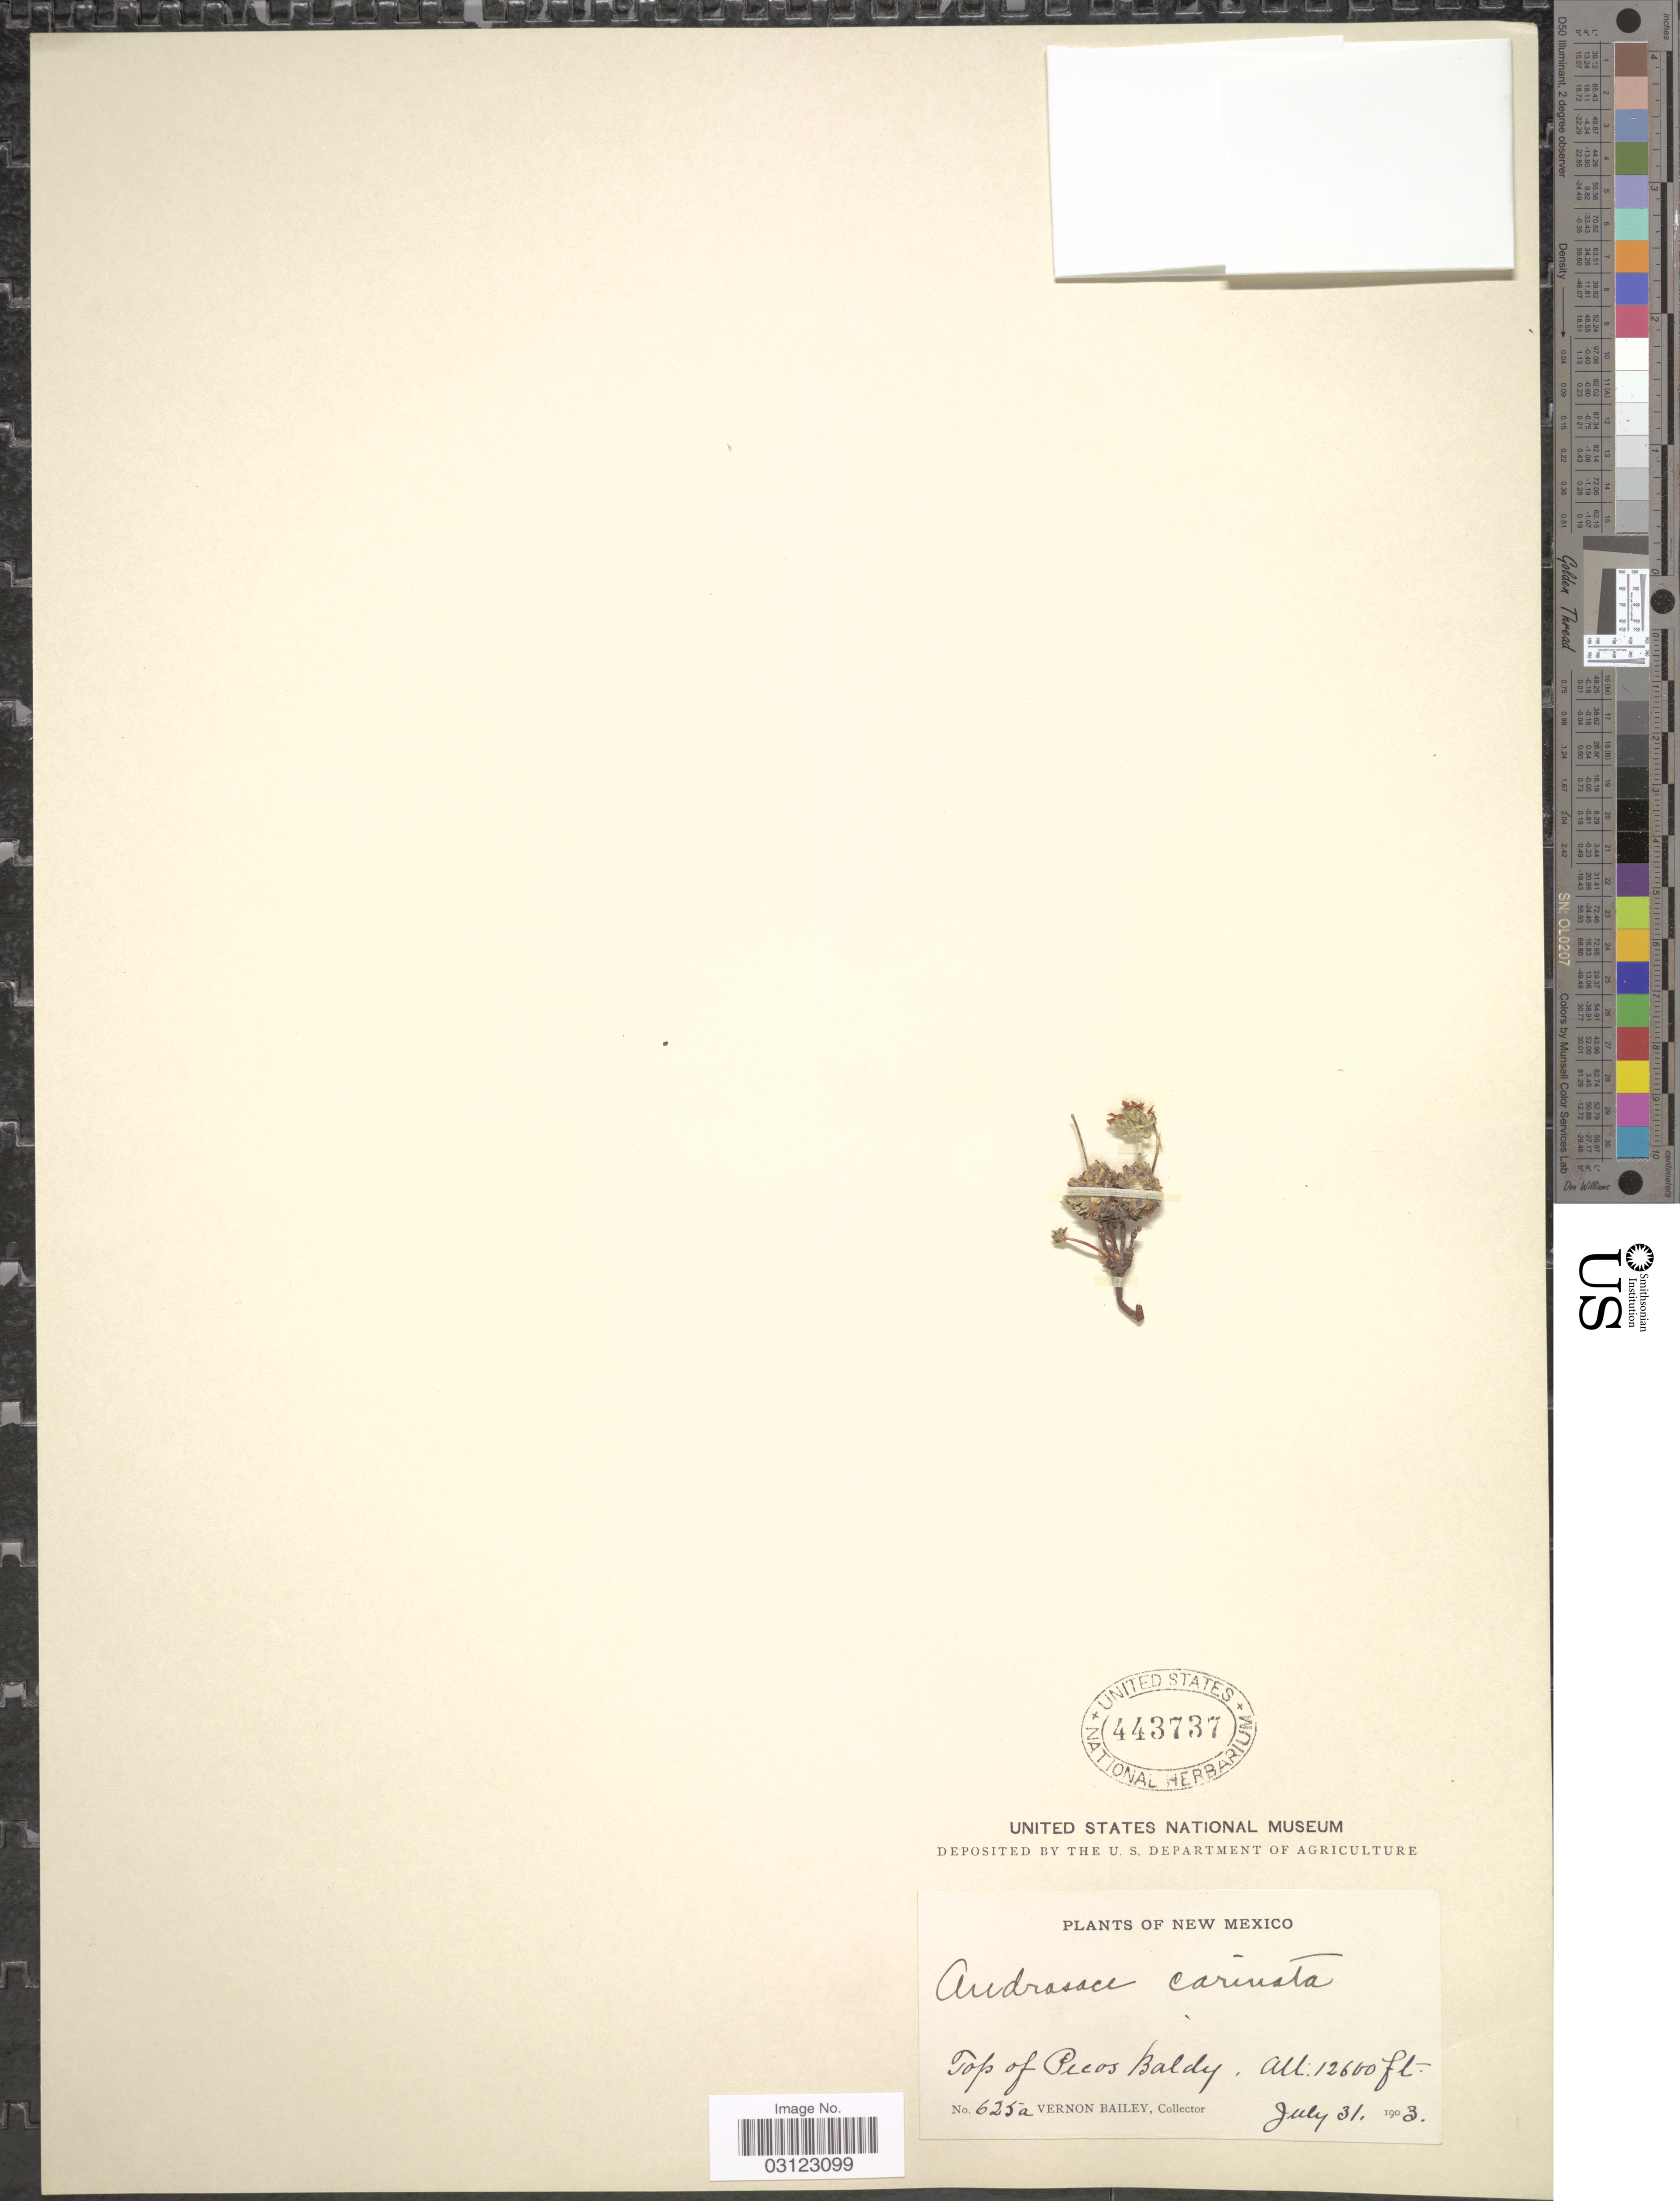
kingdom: Plantae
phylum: Tracheophyta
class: Magnoliopsida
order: Ericales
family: Primulaceae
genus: Androsace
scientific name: Androsace carinata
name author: Torr.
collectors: V. O. Bailey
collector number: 625a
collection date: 1903-07-31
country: United States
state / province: New Mexico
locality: Top of Pecos Baldy.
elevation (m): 3840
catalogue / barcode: US 443737